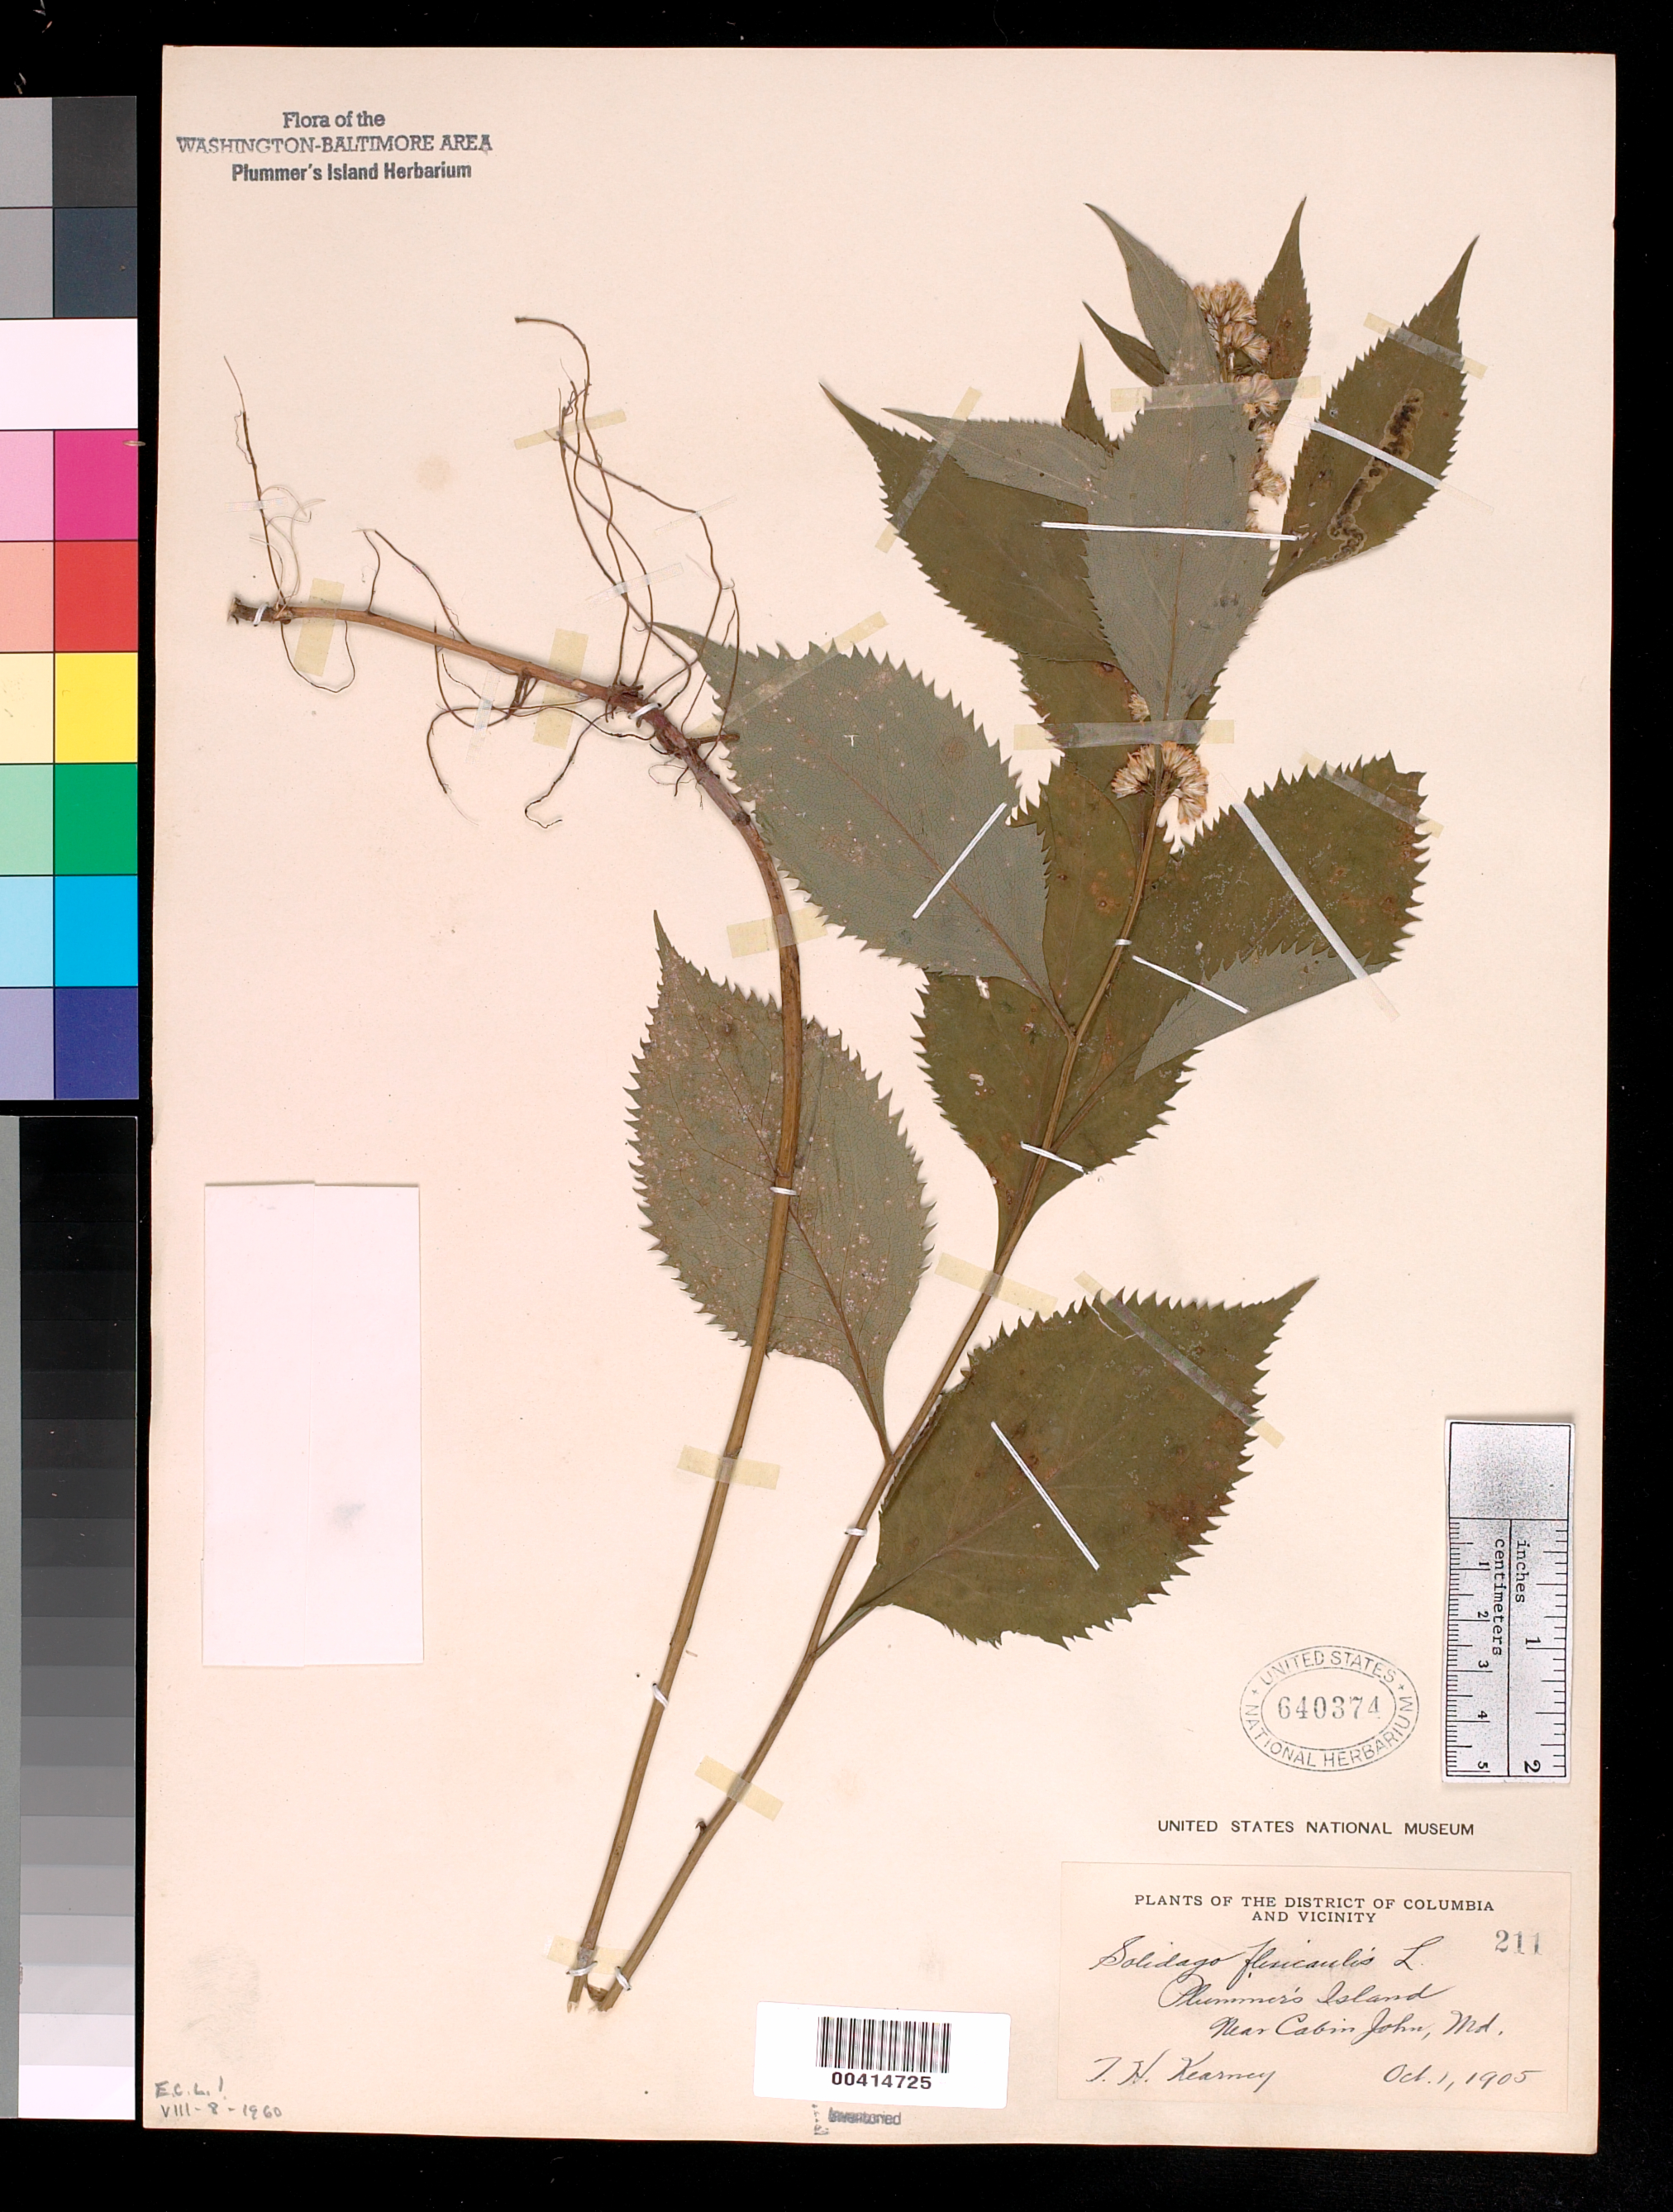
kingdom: Plantae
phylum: Tracheophyta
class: Magnoliopsida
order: Asterales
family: Asteraceae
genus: Solidago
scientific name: Solidago flexicaulis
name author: L.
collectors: T. H. Kearney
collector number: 211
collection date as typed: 01 Oct 1905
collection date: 1905-10-01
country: United States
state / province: Maryland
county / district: Montgomery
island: Plummers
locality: Plummer's Island C. & O. Canal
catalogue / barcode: US 640374